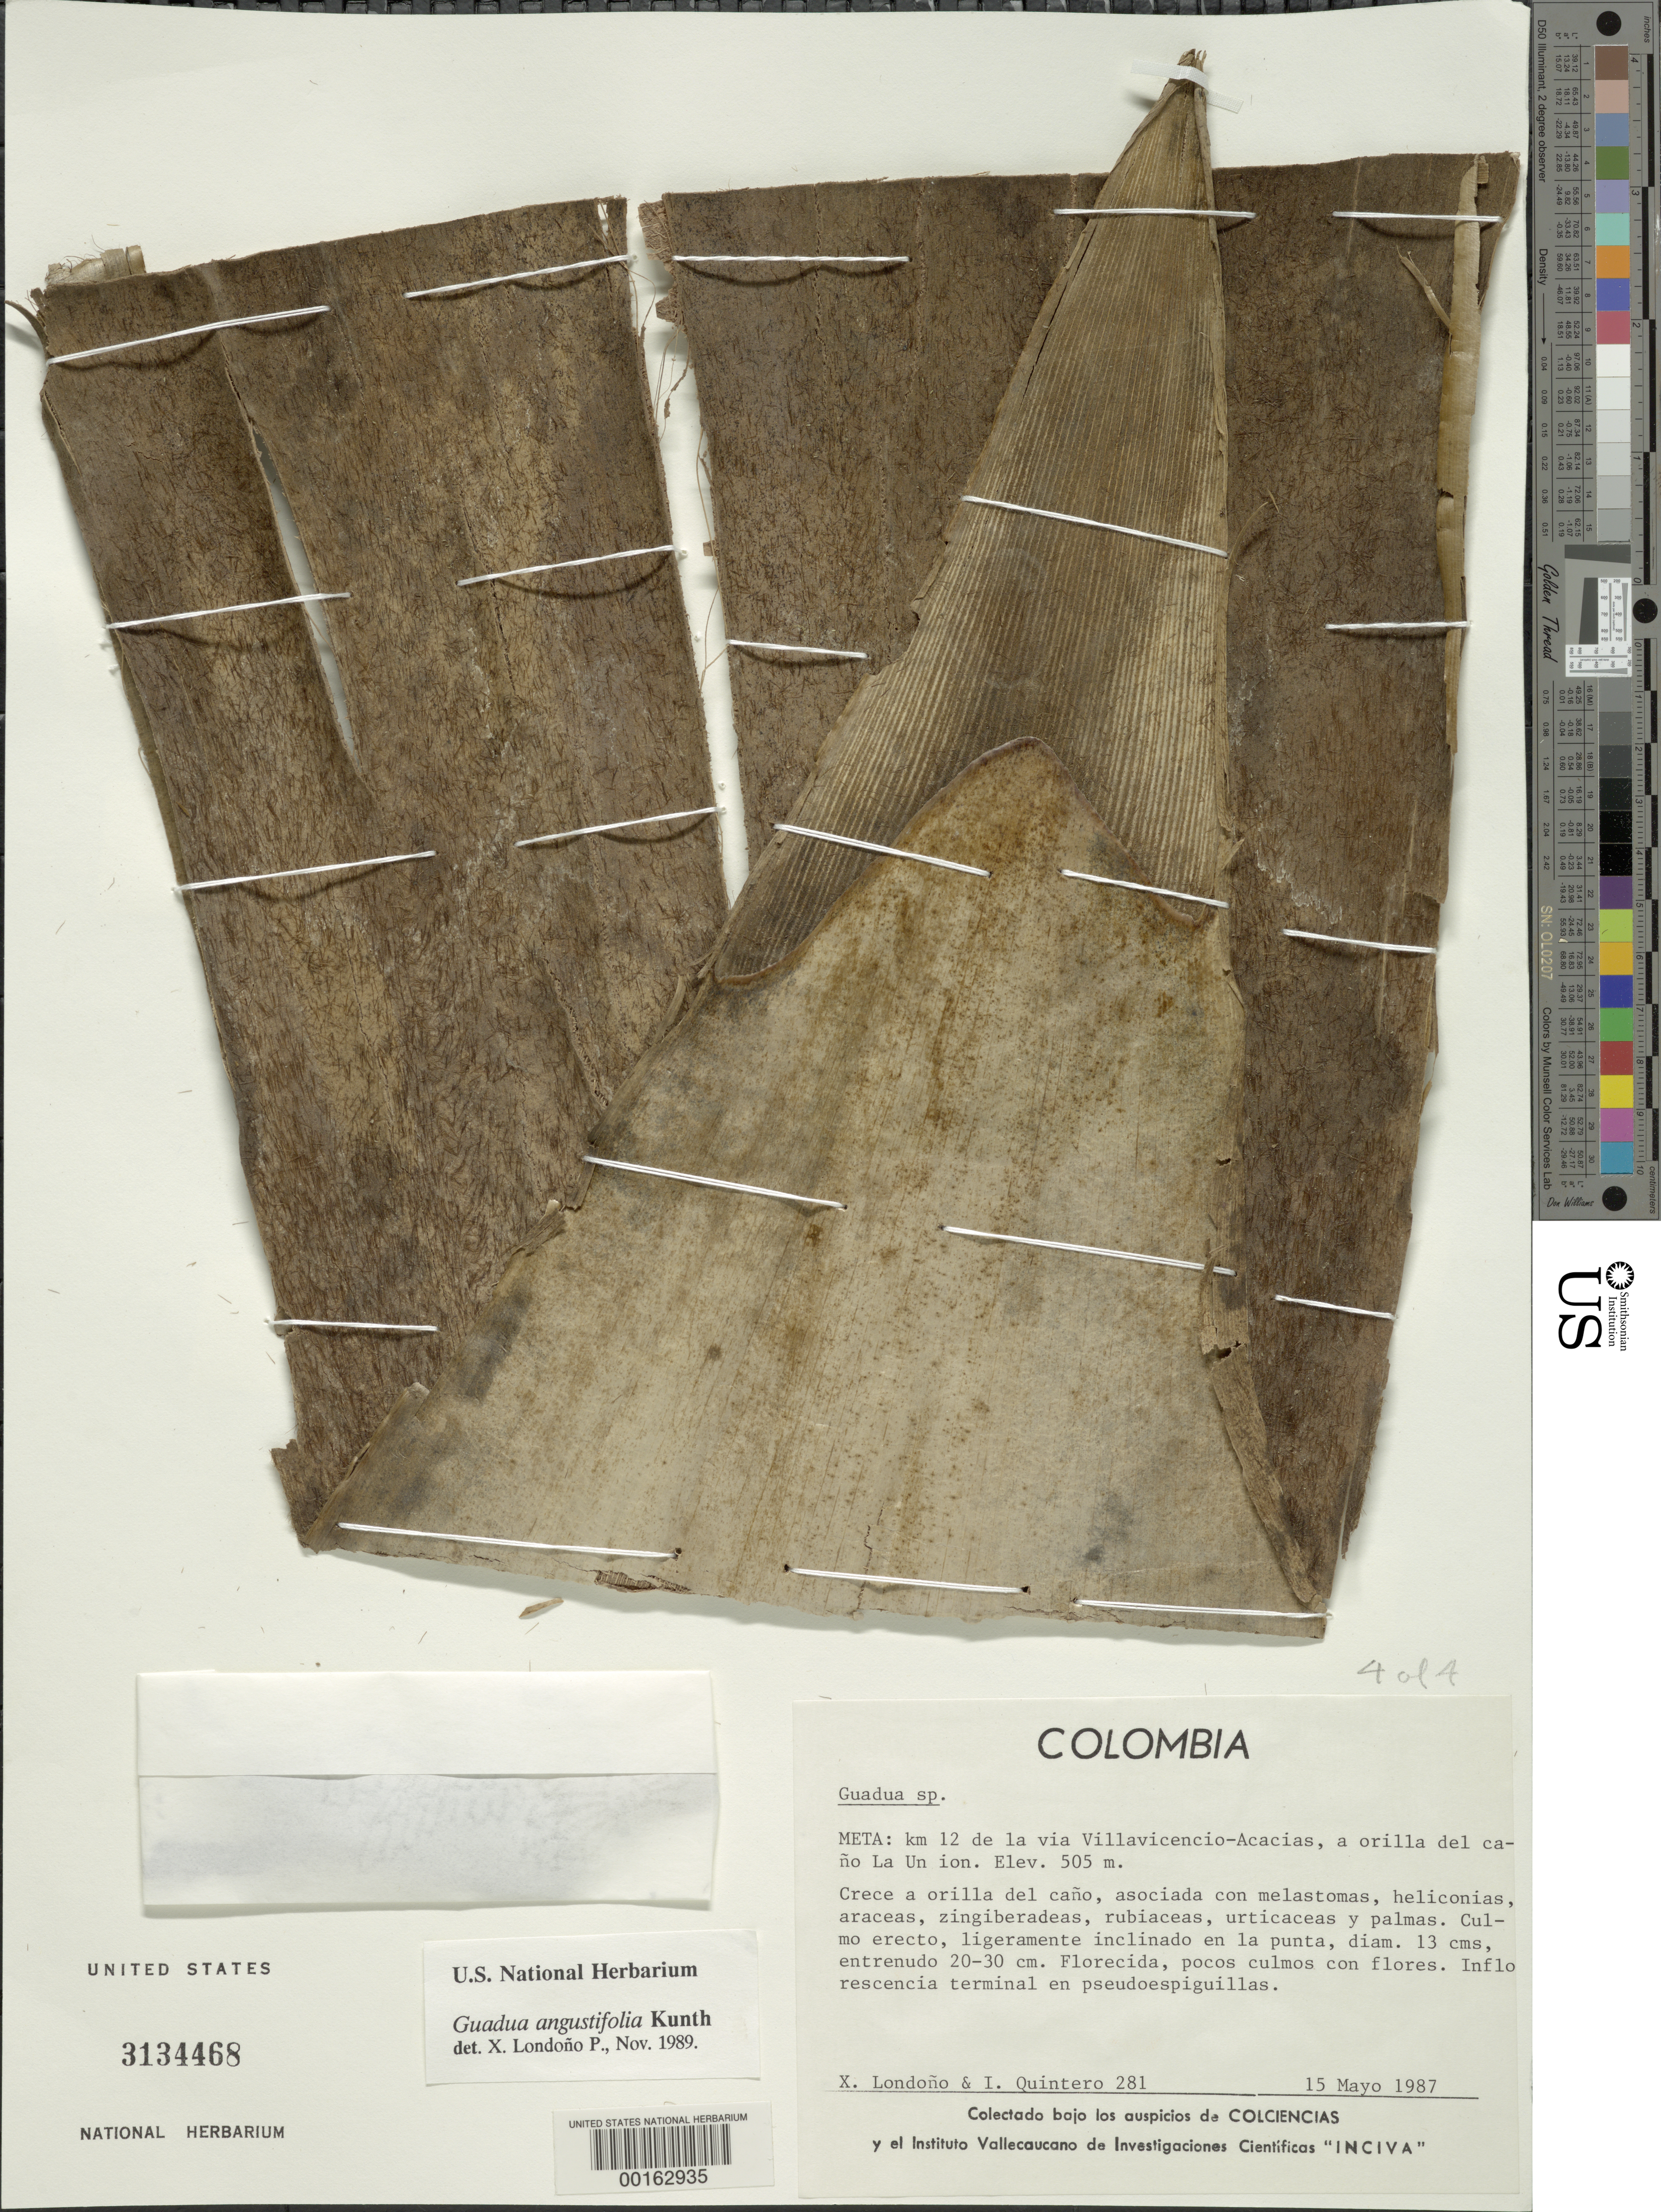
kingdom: Plantae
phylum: Tracheophyta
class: Liliopsida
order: Poales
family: Poaceae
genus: Guadua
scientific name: Guadua angustifolia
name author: Kunth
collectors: X. Londoño & I. Quintero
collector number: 281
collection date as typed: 15 May 1987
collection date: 1987-05-15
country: Colombia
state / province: Meta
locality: Km 12 Villa Vicencia-Acacias road, edge of the Caño La Union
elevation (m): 505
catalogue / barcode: US 3134468